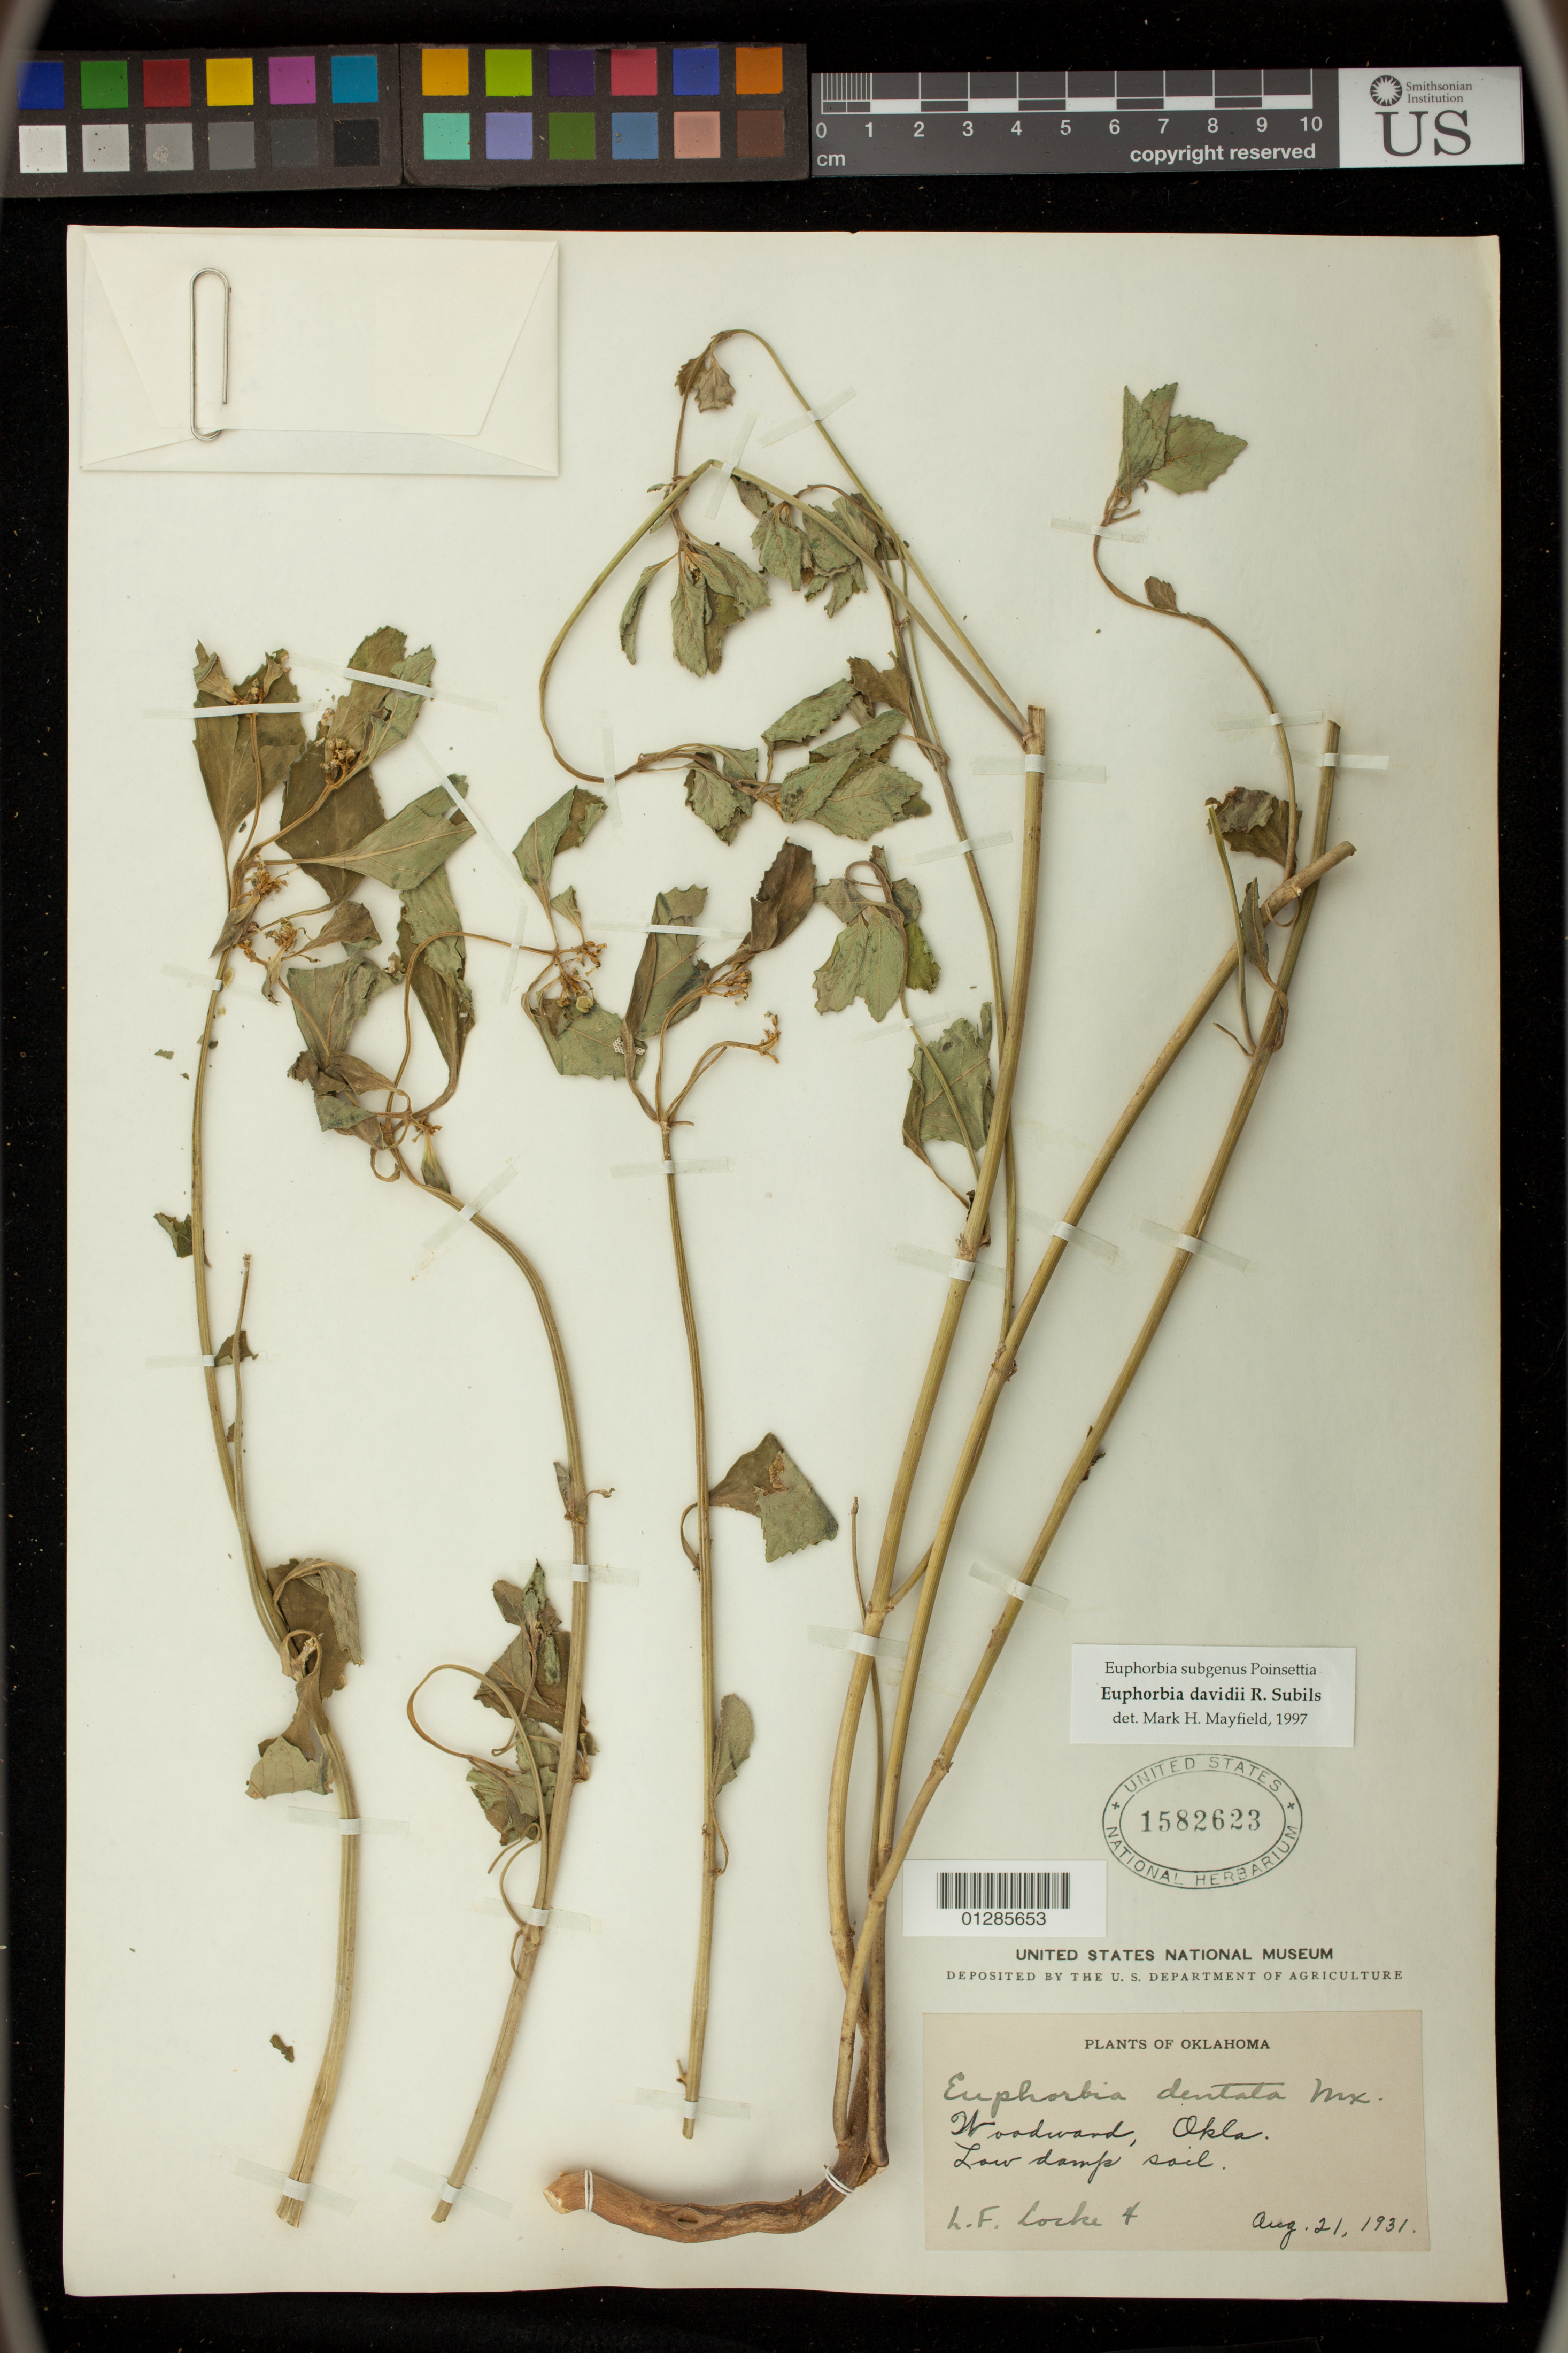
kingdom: Plantae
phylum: Tracheophyta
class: Magnoliopsida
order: Malpighiales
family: Euphorbiaceae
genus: Euphorbia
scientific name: Euphorbia davidii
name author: Subils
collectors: L. Locke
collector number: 4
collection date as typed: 21 Aug 1931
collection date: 1931-08-21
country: United States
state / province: Oklahoma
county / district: Woodward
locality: Woodward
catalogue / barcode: US 1582623